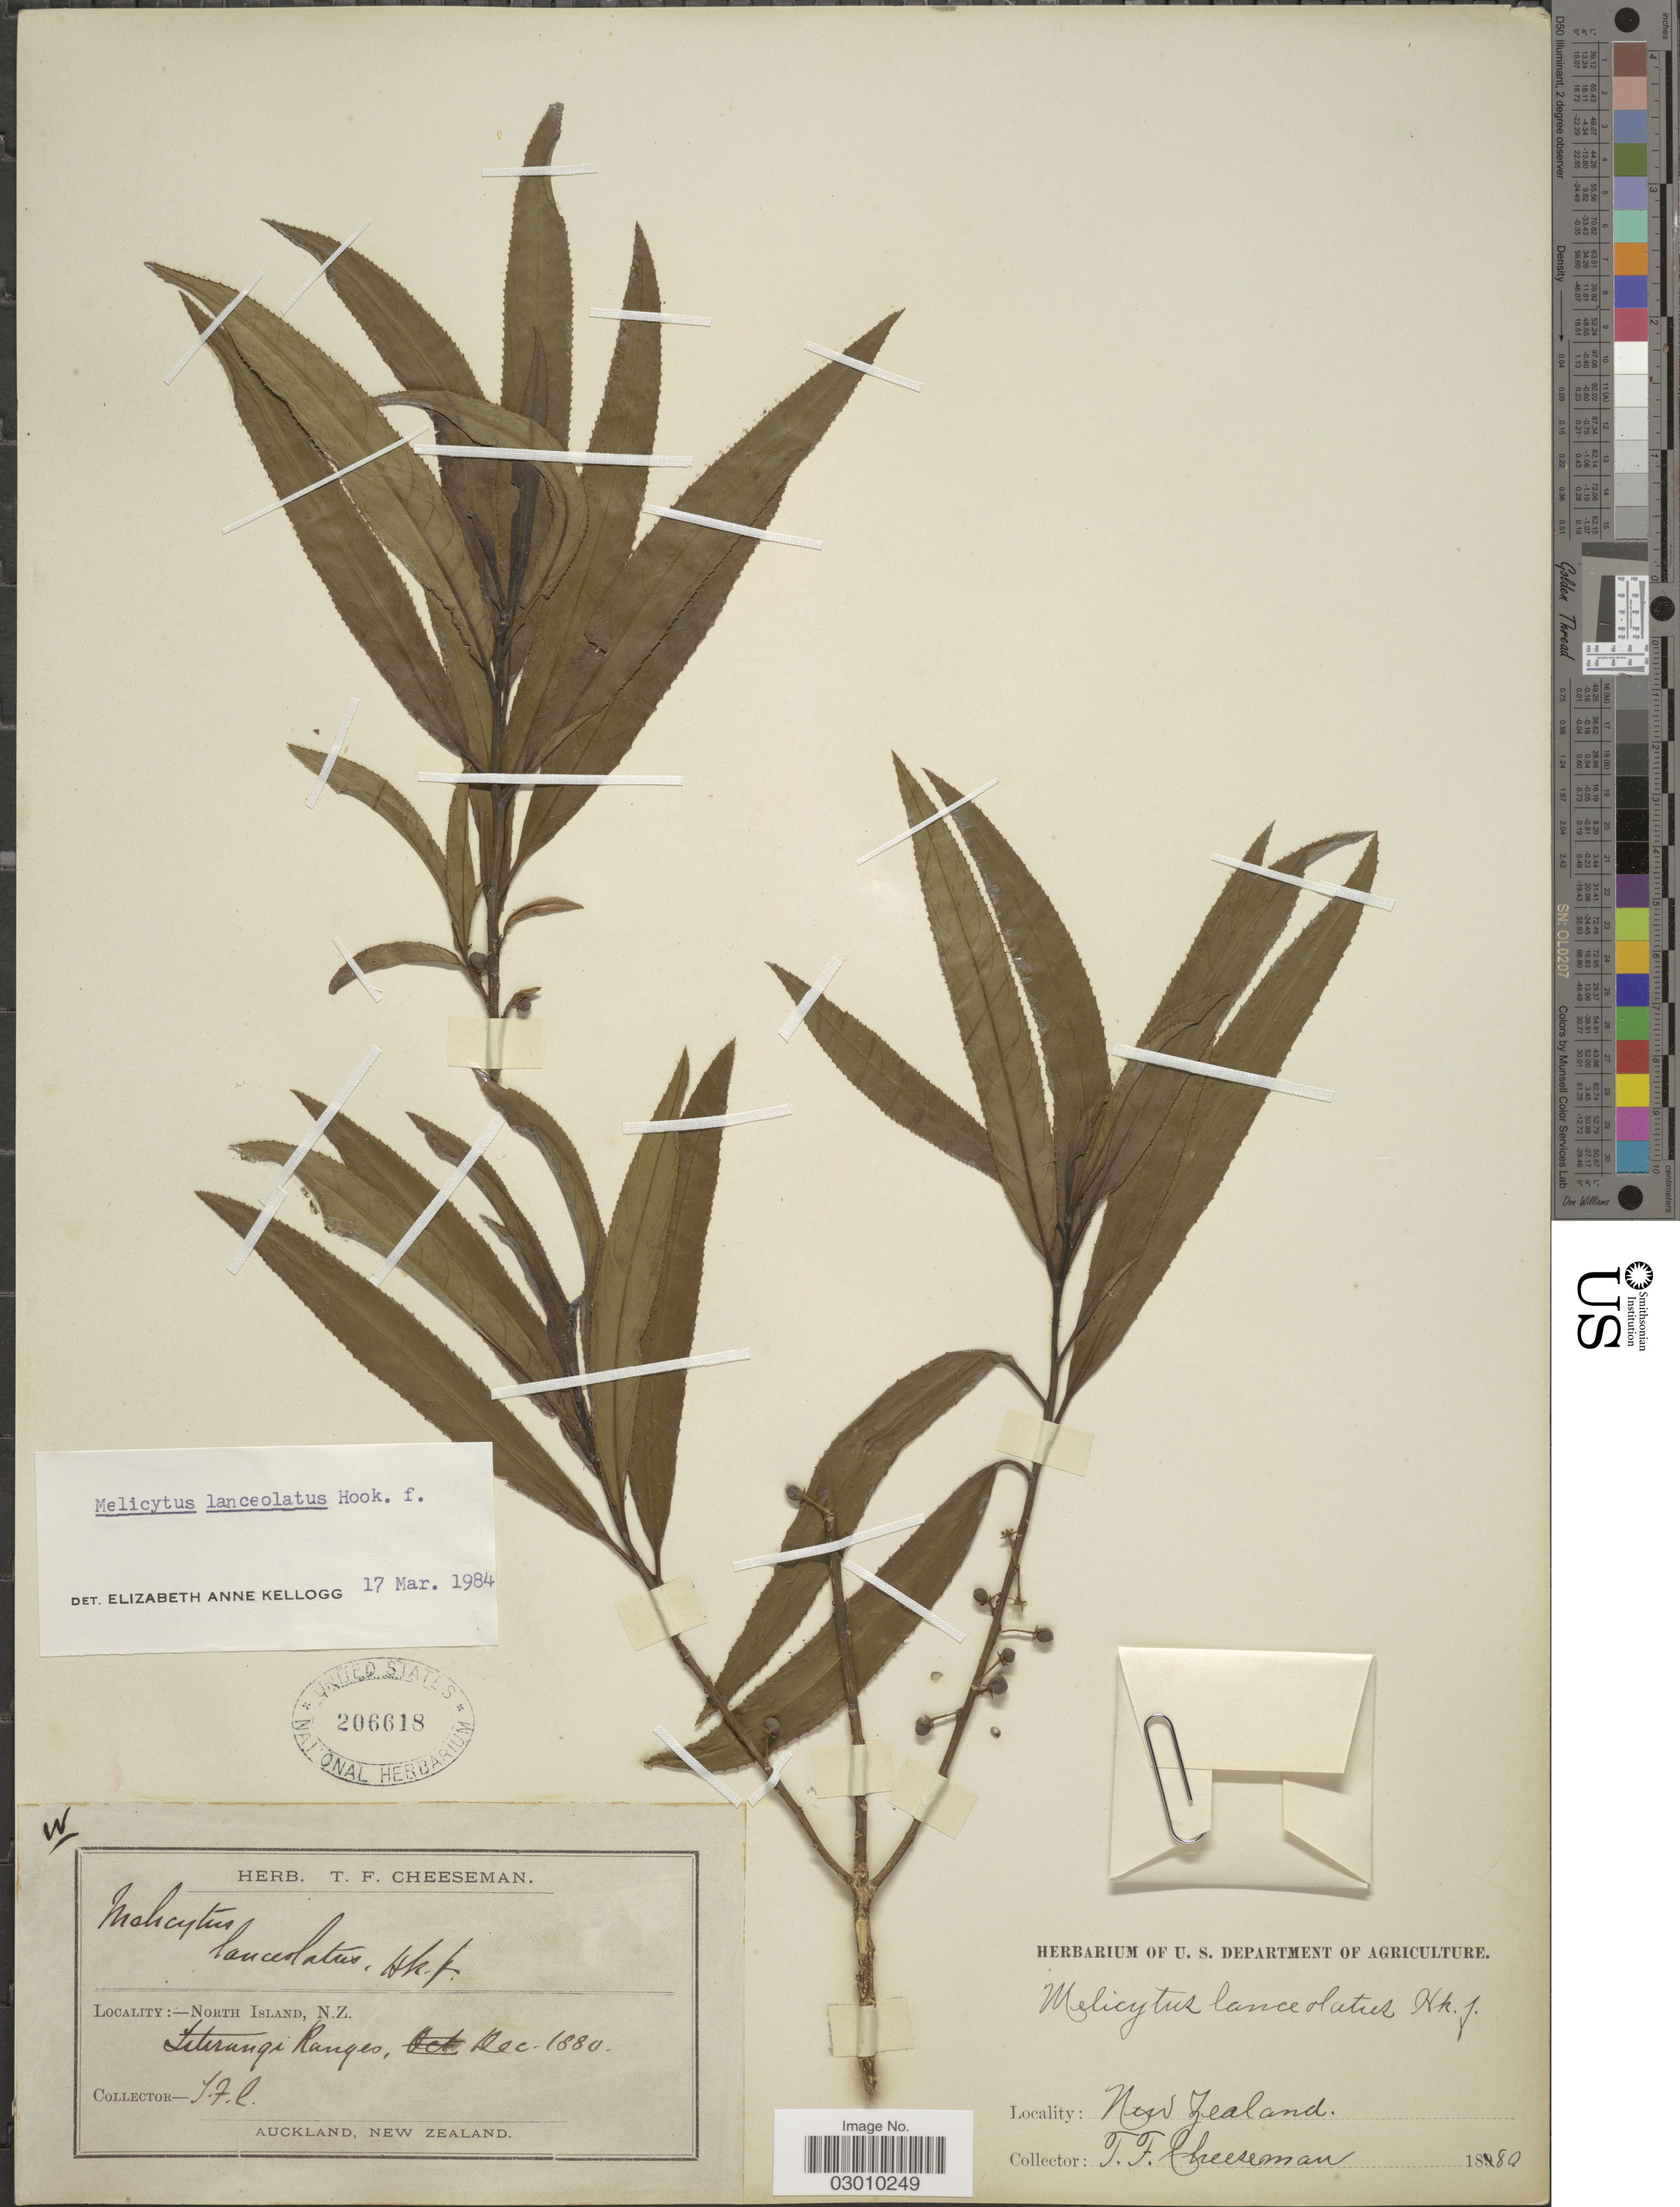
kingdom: Plantae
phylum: Tracheophyta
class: Magnoliopsida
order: Malpighiales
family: Violaceae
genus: Melicytus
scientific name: Melicytus lanceolatus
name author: Hook. f.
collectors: T. F. Cheeseman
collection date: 1880-12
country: New Zealand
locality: North Island, N. Z. Titirangi Ranges.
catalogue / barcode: US 206618